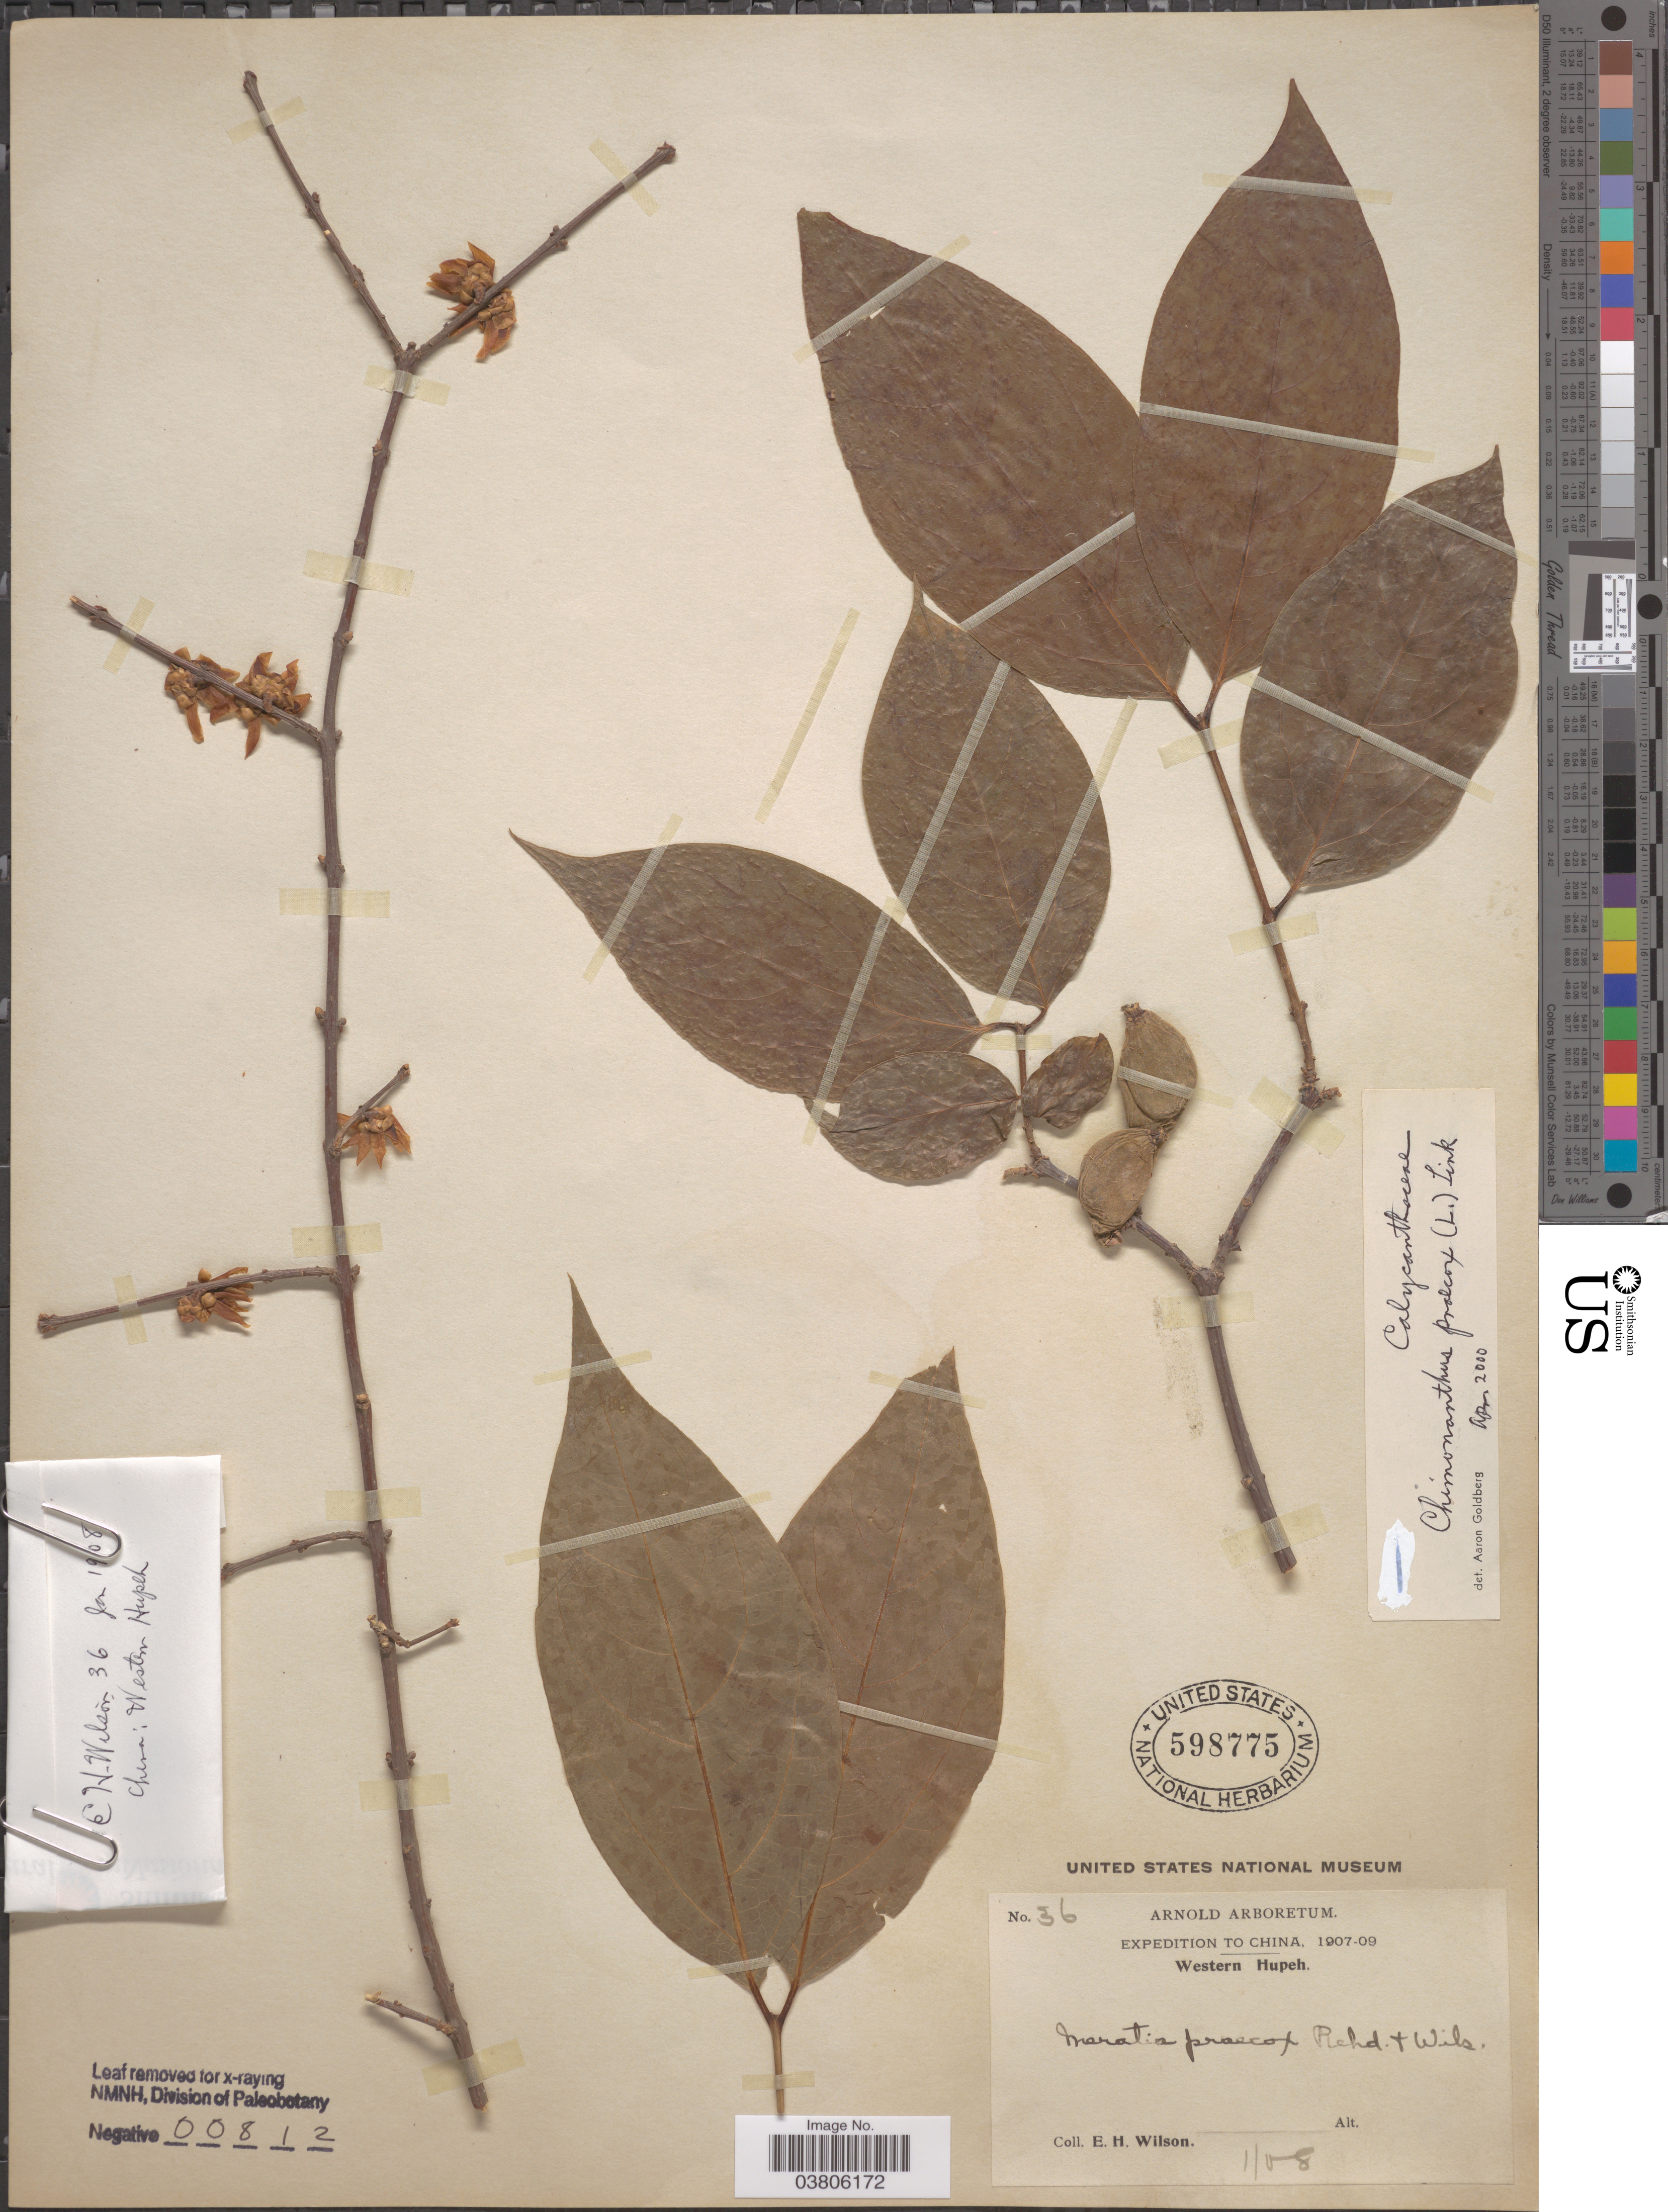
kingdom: Plantae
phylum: Tracheophyta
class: Magnoliopsida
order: Laurales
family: Calycanthaceae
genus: Chimonanthus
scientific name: Chimonanthus praecox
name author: (L.) Link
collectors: E. Wilson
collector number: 36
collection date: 1908-01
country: China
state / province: Hubei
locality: Western Hupeh.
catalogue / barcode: US 598775